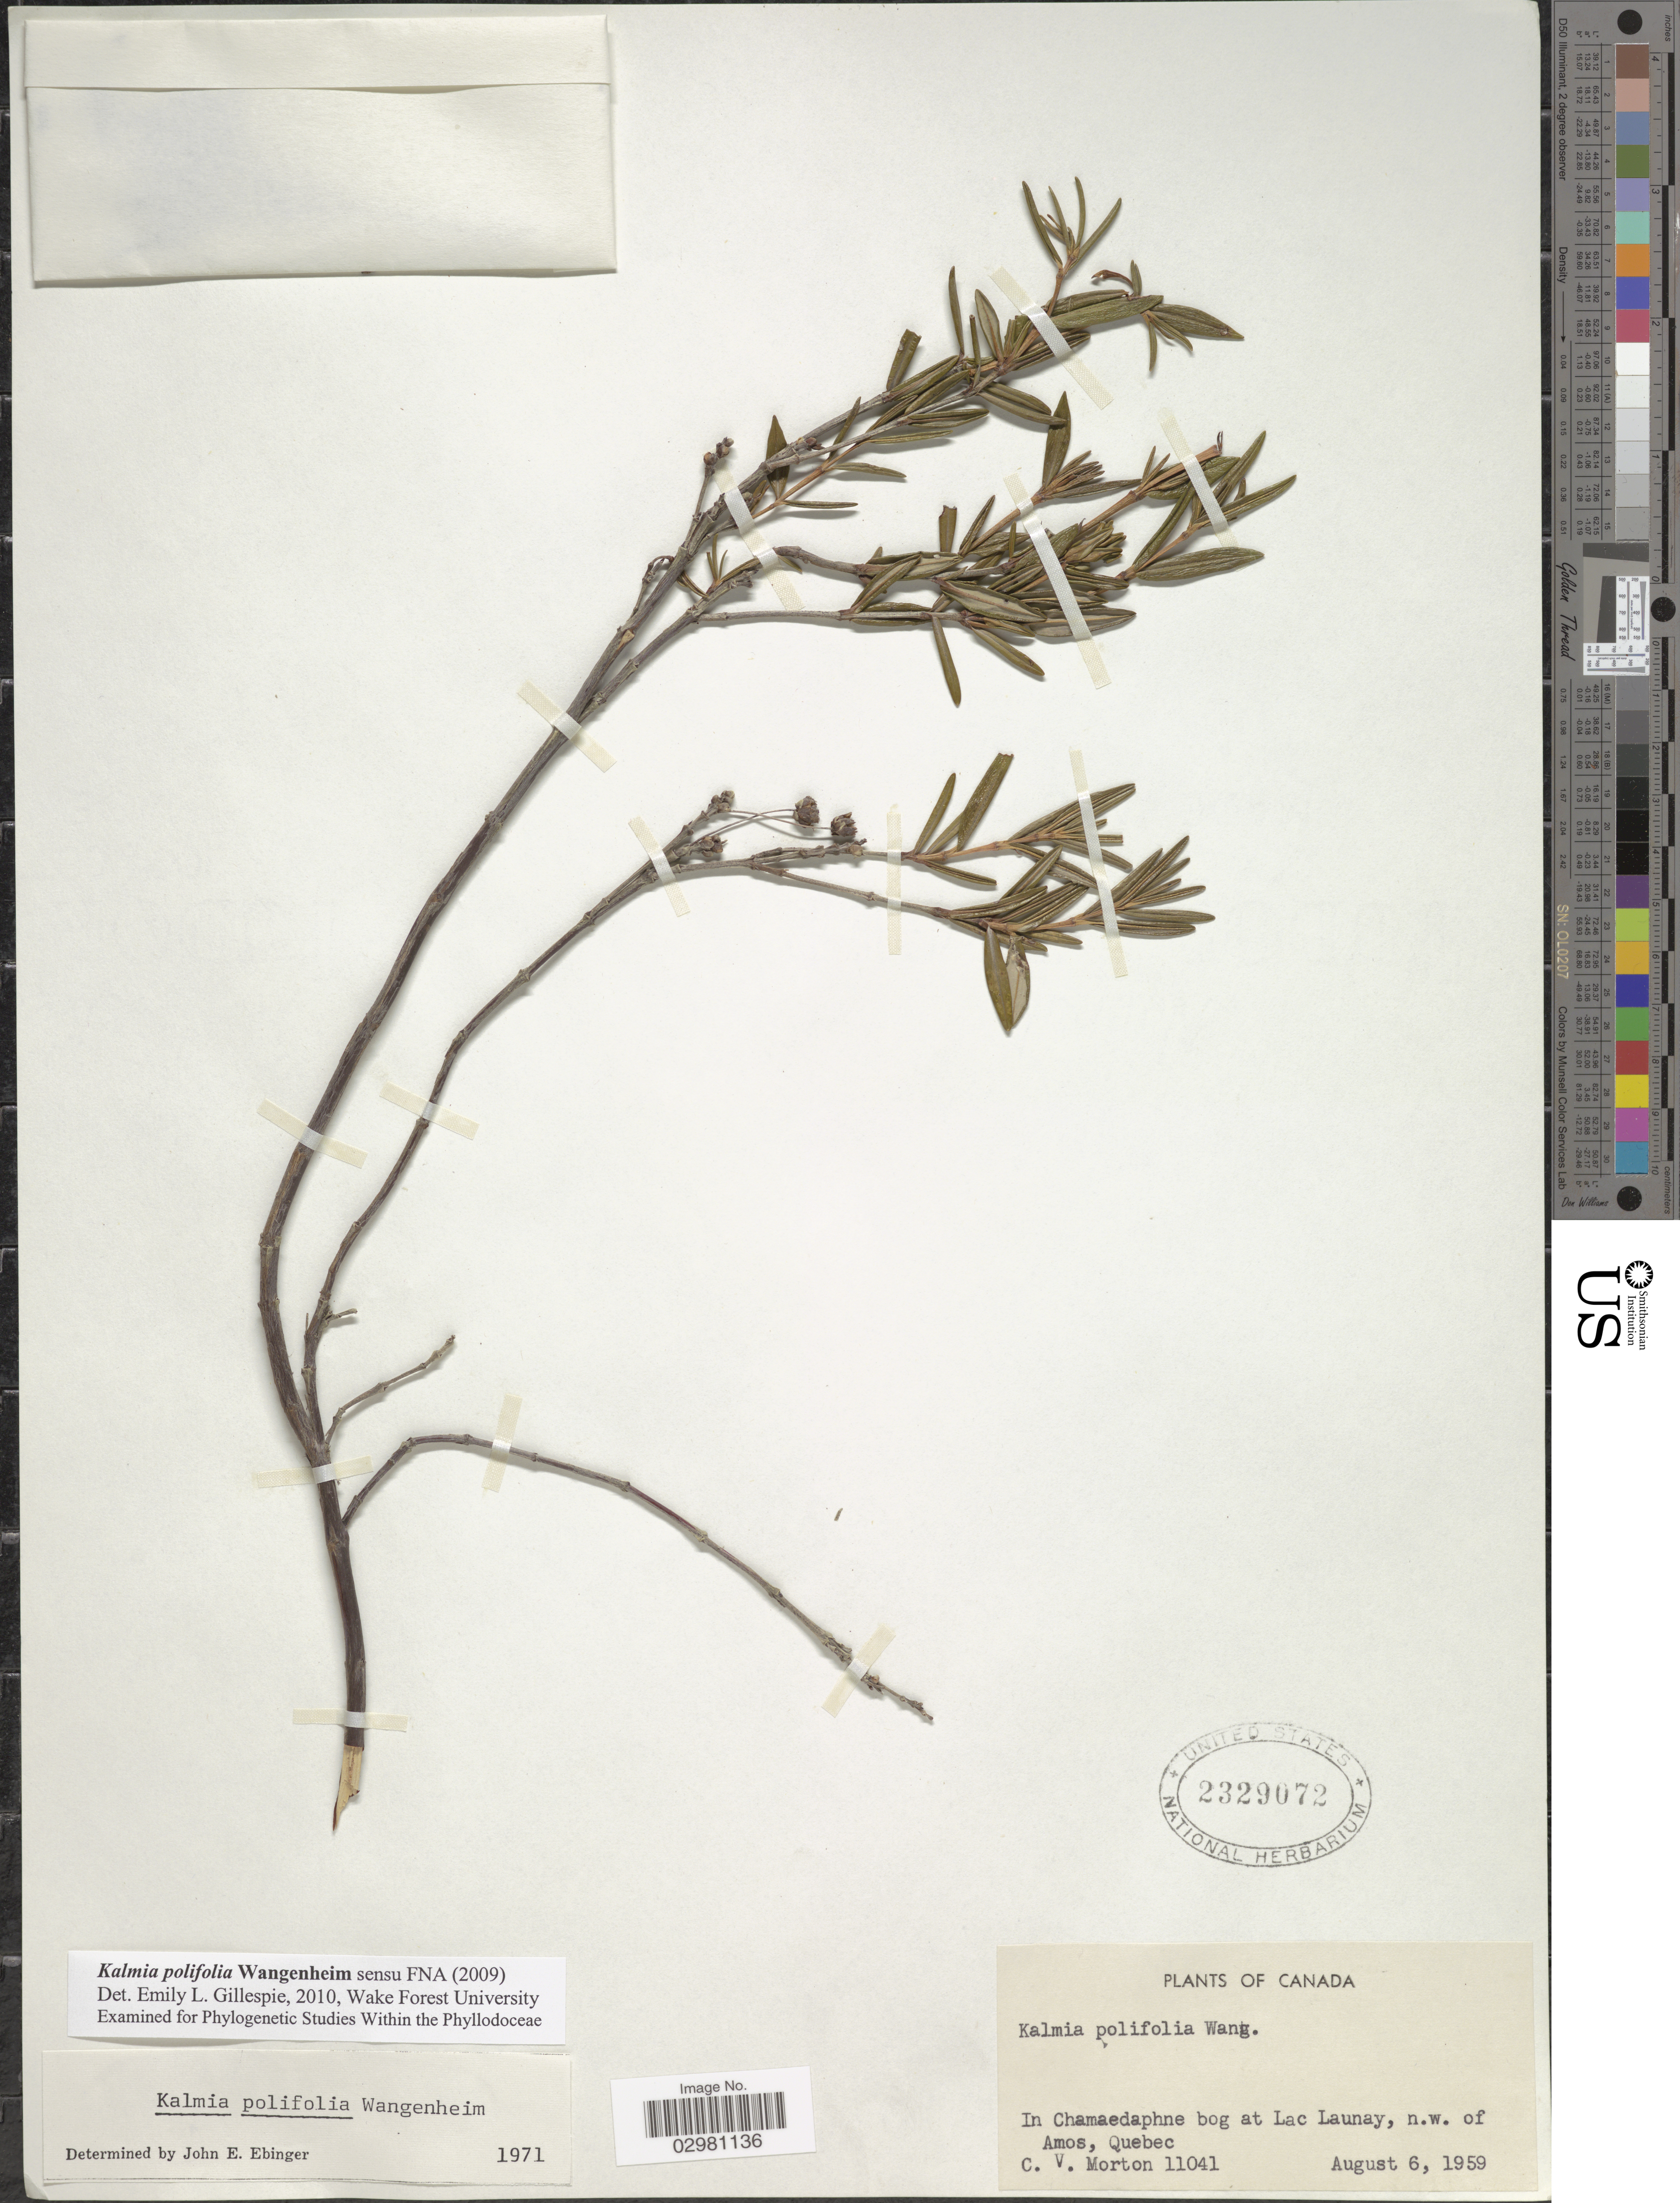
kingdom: Plantae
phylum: Tracheophyta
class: Magnoliopsida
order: Ericales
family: Ericaceae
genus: Kalmia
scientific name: Kalmia polifolia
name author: Wangenh.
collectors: C. V. Morton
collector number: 11041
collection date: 1959-08-06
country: Canada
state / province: Quebec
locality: In Chamaedaphne bog at Lac Launay, n.w. of Amos.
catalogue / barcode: US 2329072